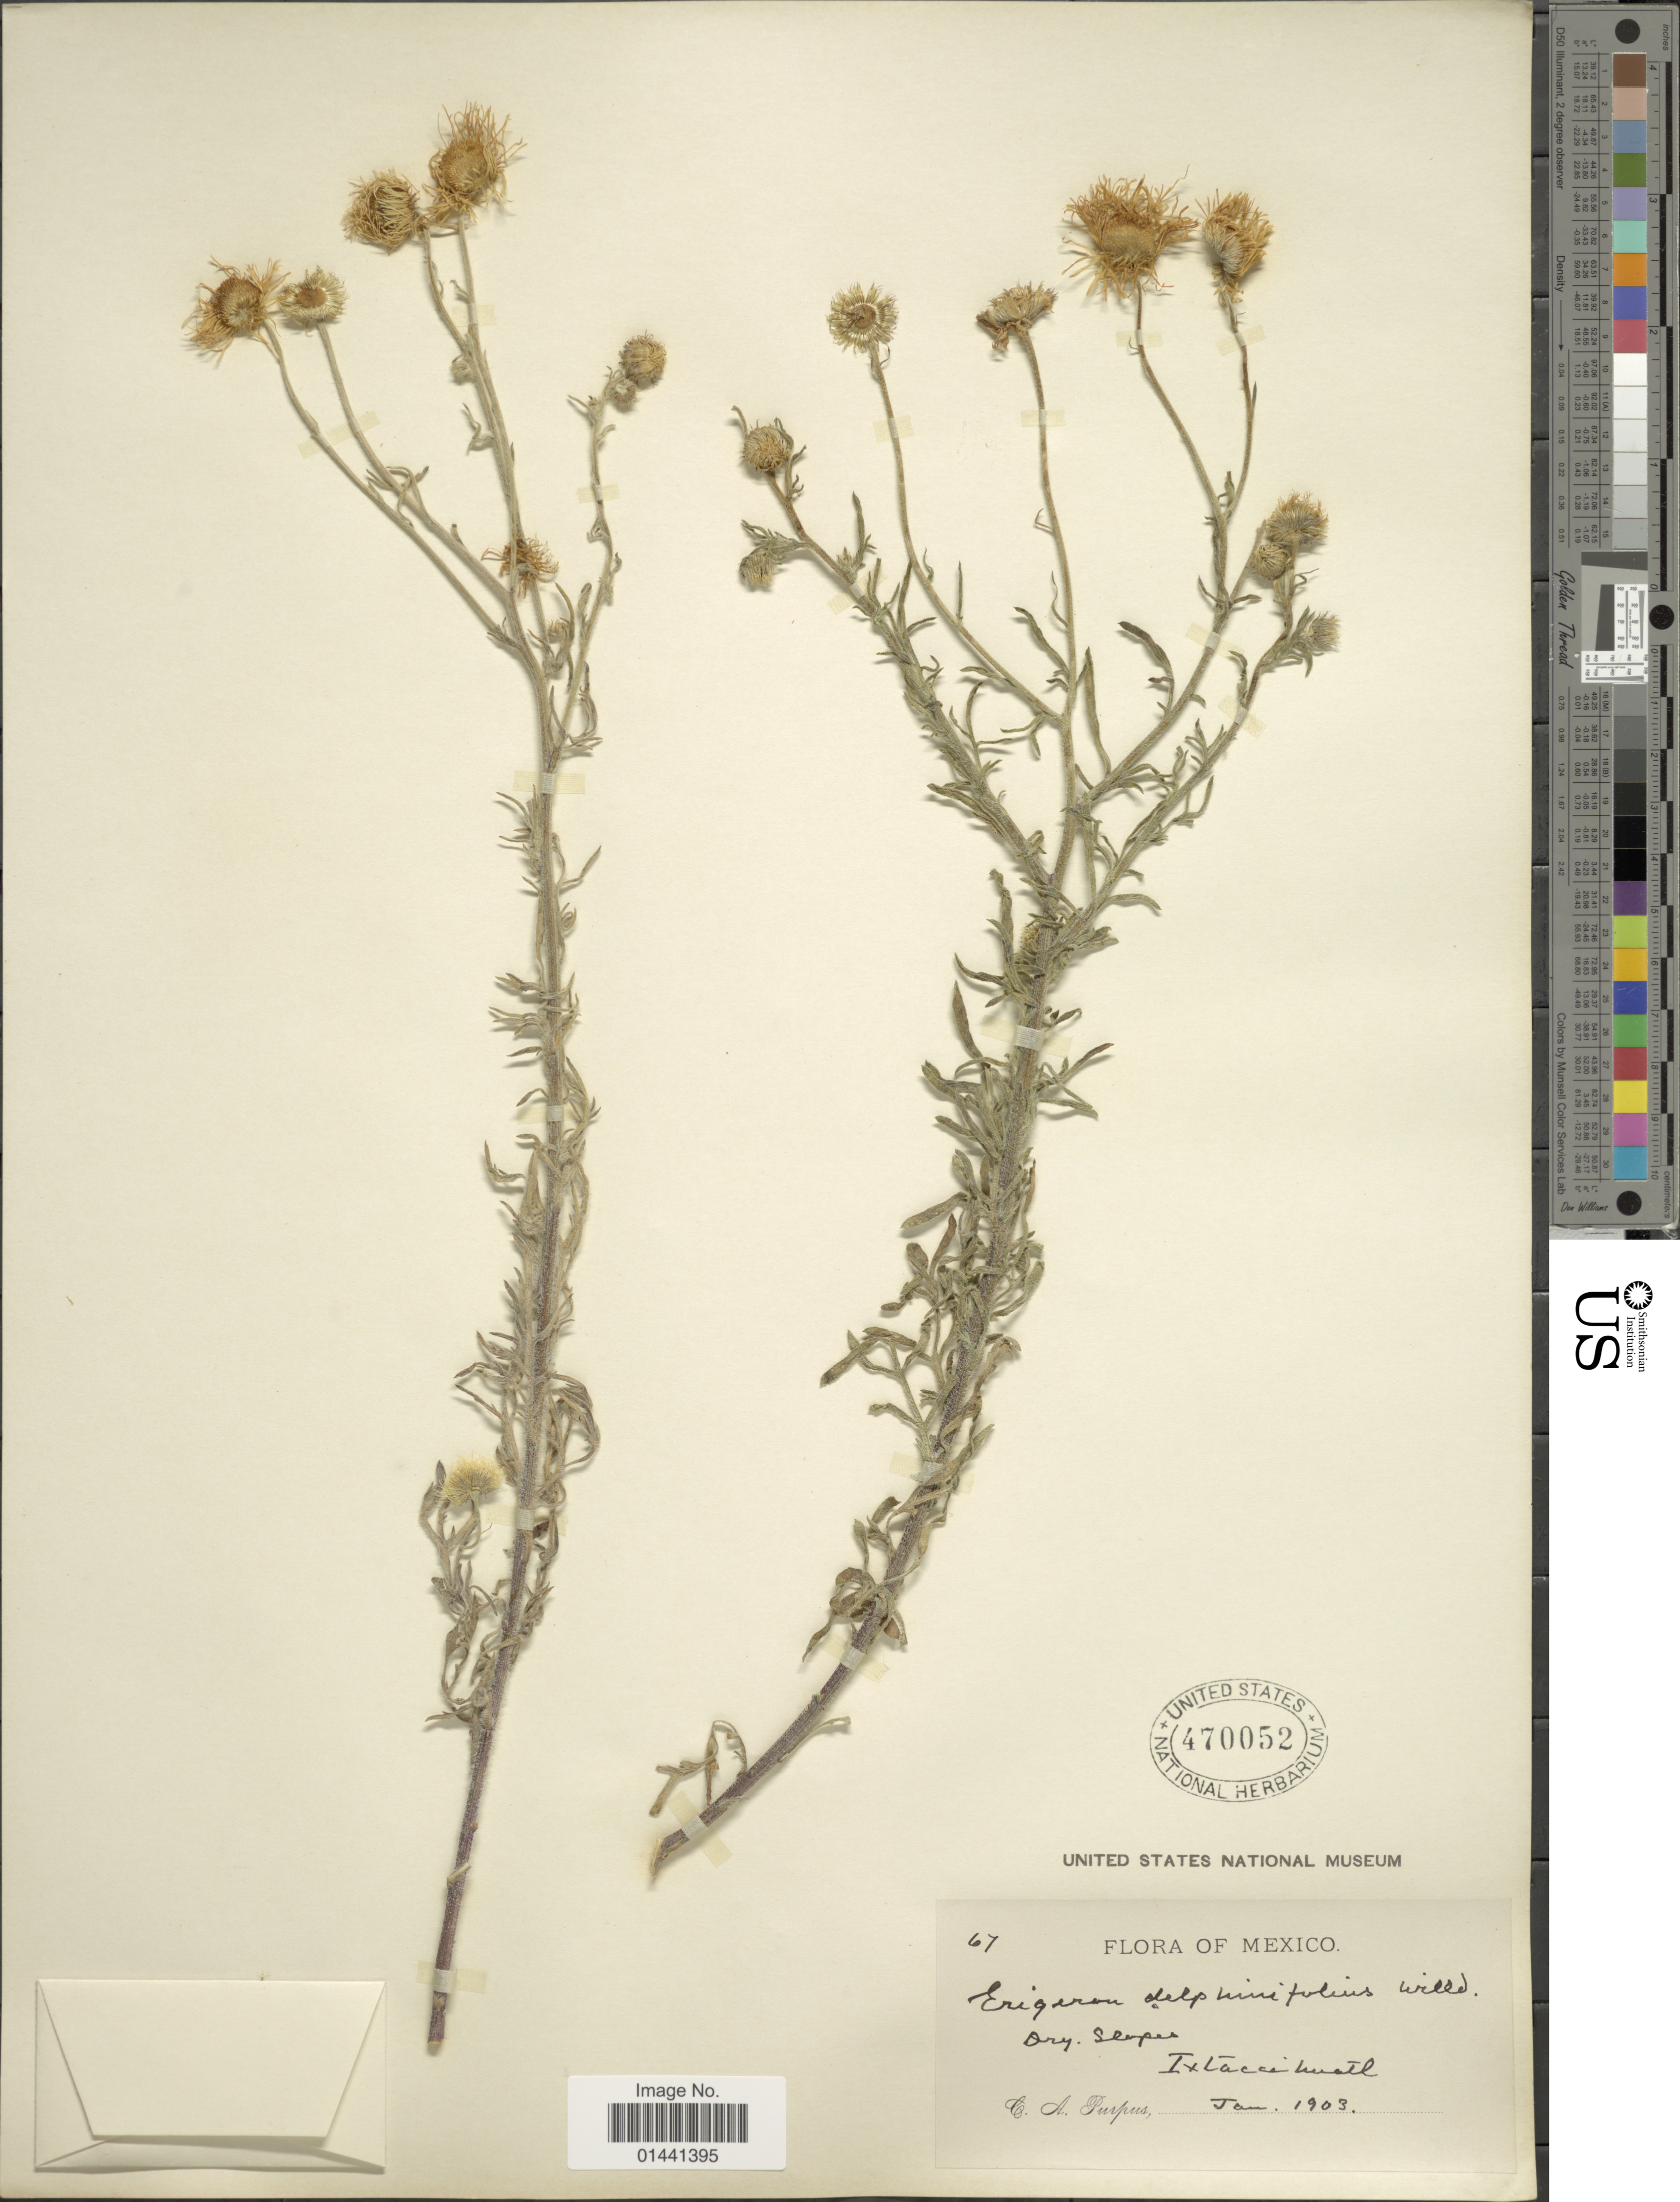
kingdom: Plantae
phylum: Tracheophyta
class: Magnoliopsida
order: Asterales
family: Asteraceae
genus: Erigeron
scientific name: Erigeron delphinifolius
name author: Willd.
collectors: C. A. Purpus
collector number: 67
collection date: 1903-01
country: Mexico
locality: Dry slopes, Ixtaccihuatl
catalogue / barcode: US 470052